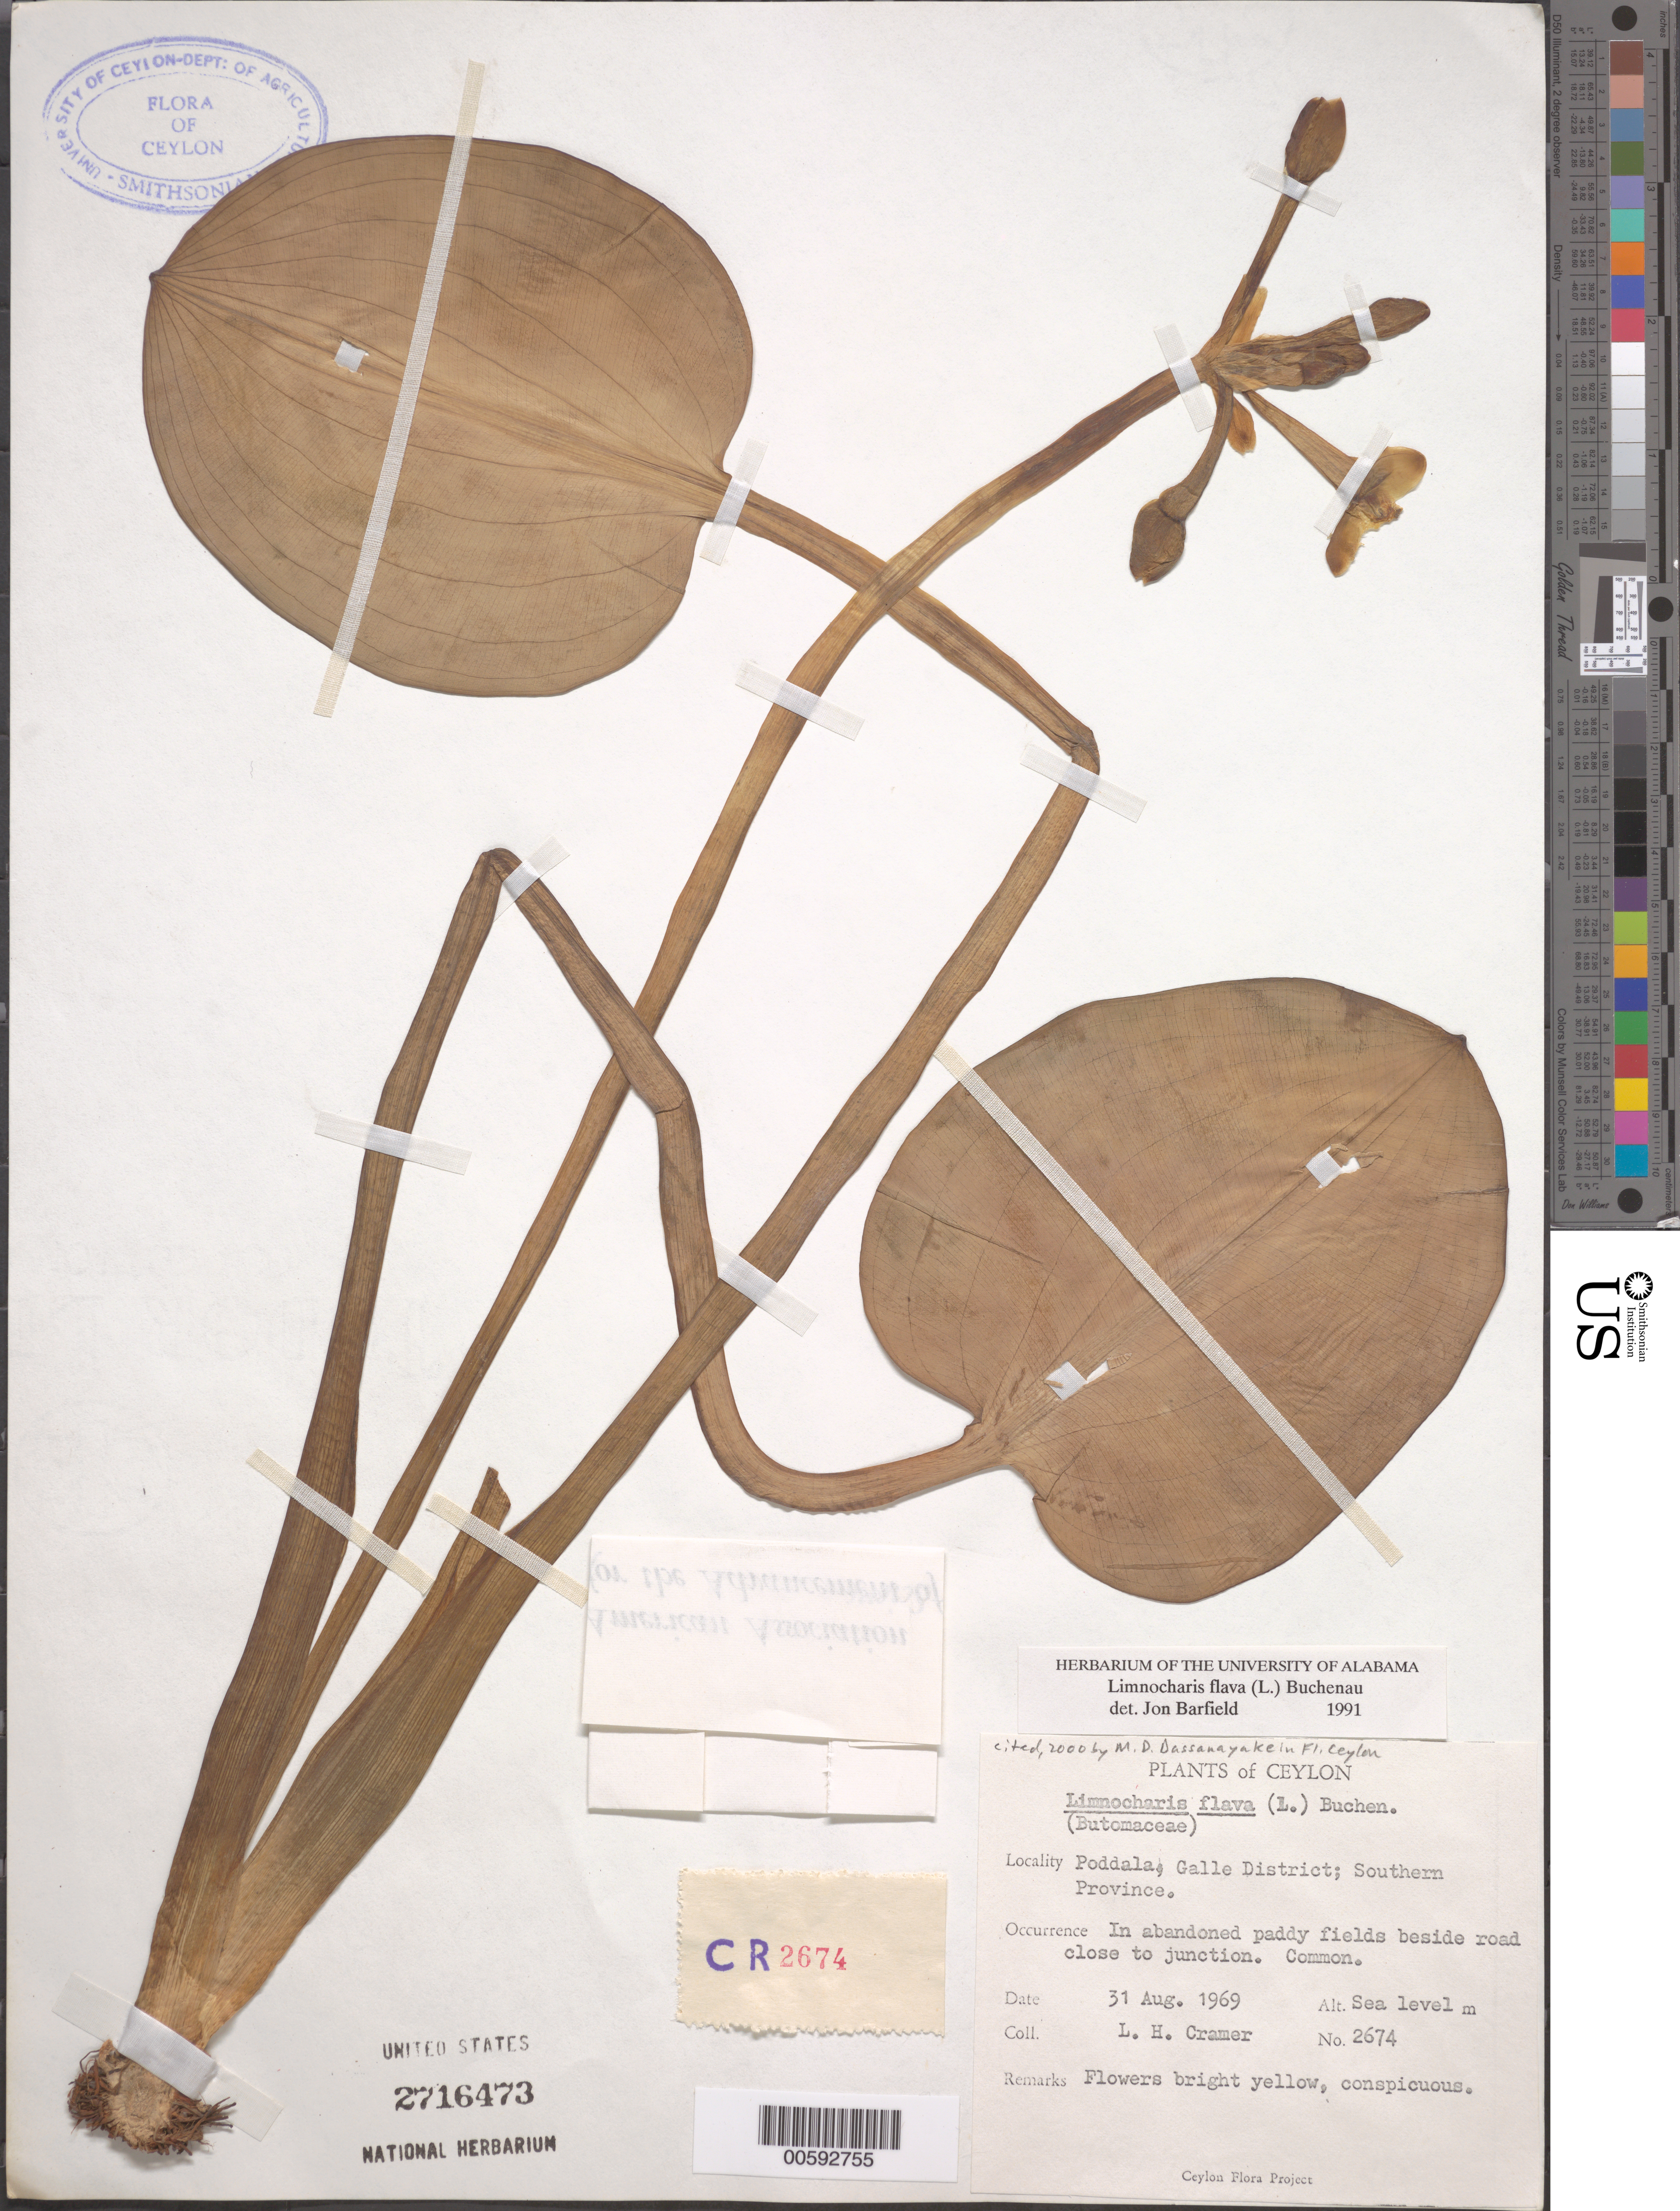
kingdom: Plantae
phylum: Tracheophyta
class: Liliopsida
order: Alismatales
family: Alismataceae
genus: Limnocharis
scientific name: Limnocharis flava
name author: (L.) Buchenau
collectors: L. H. Cramer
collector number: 2674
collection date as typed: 31 Aug 1969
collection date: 1969-08-31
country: Sri Lanka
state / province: Southern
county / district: Galle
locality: Poddala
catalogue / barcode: US 2716473